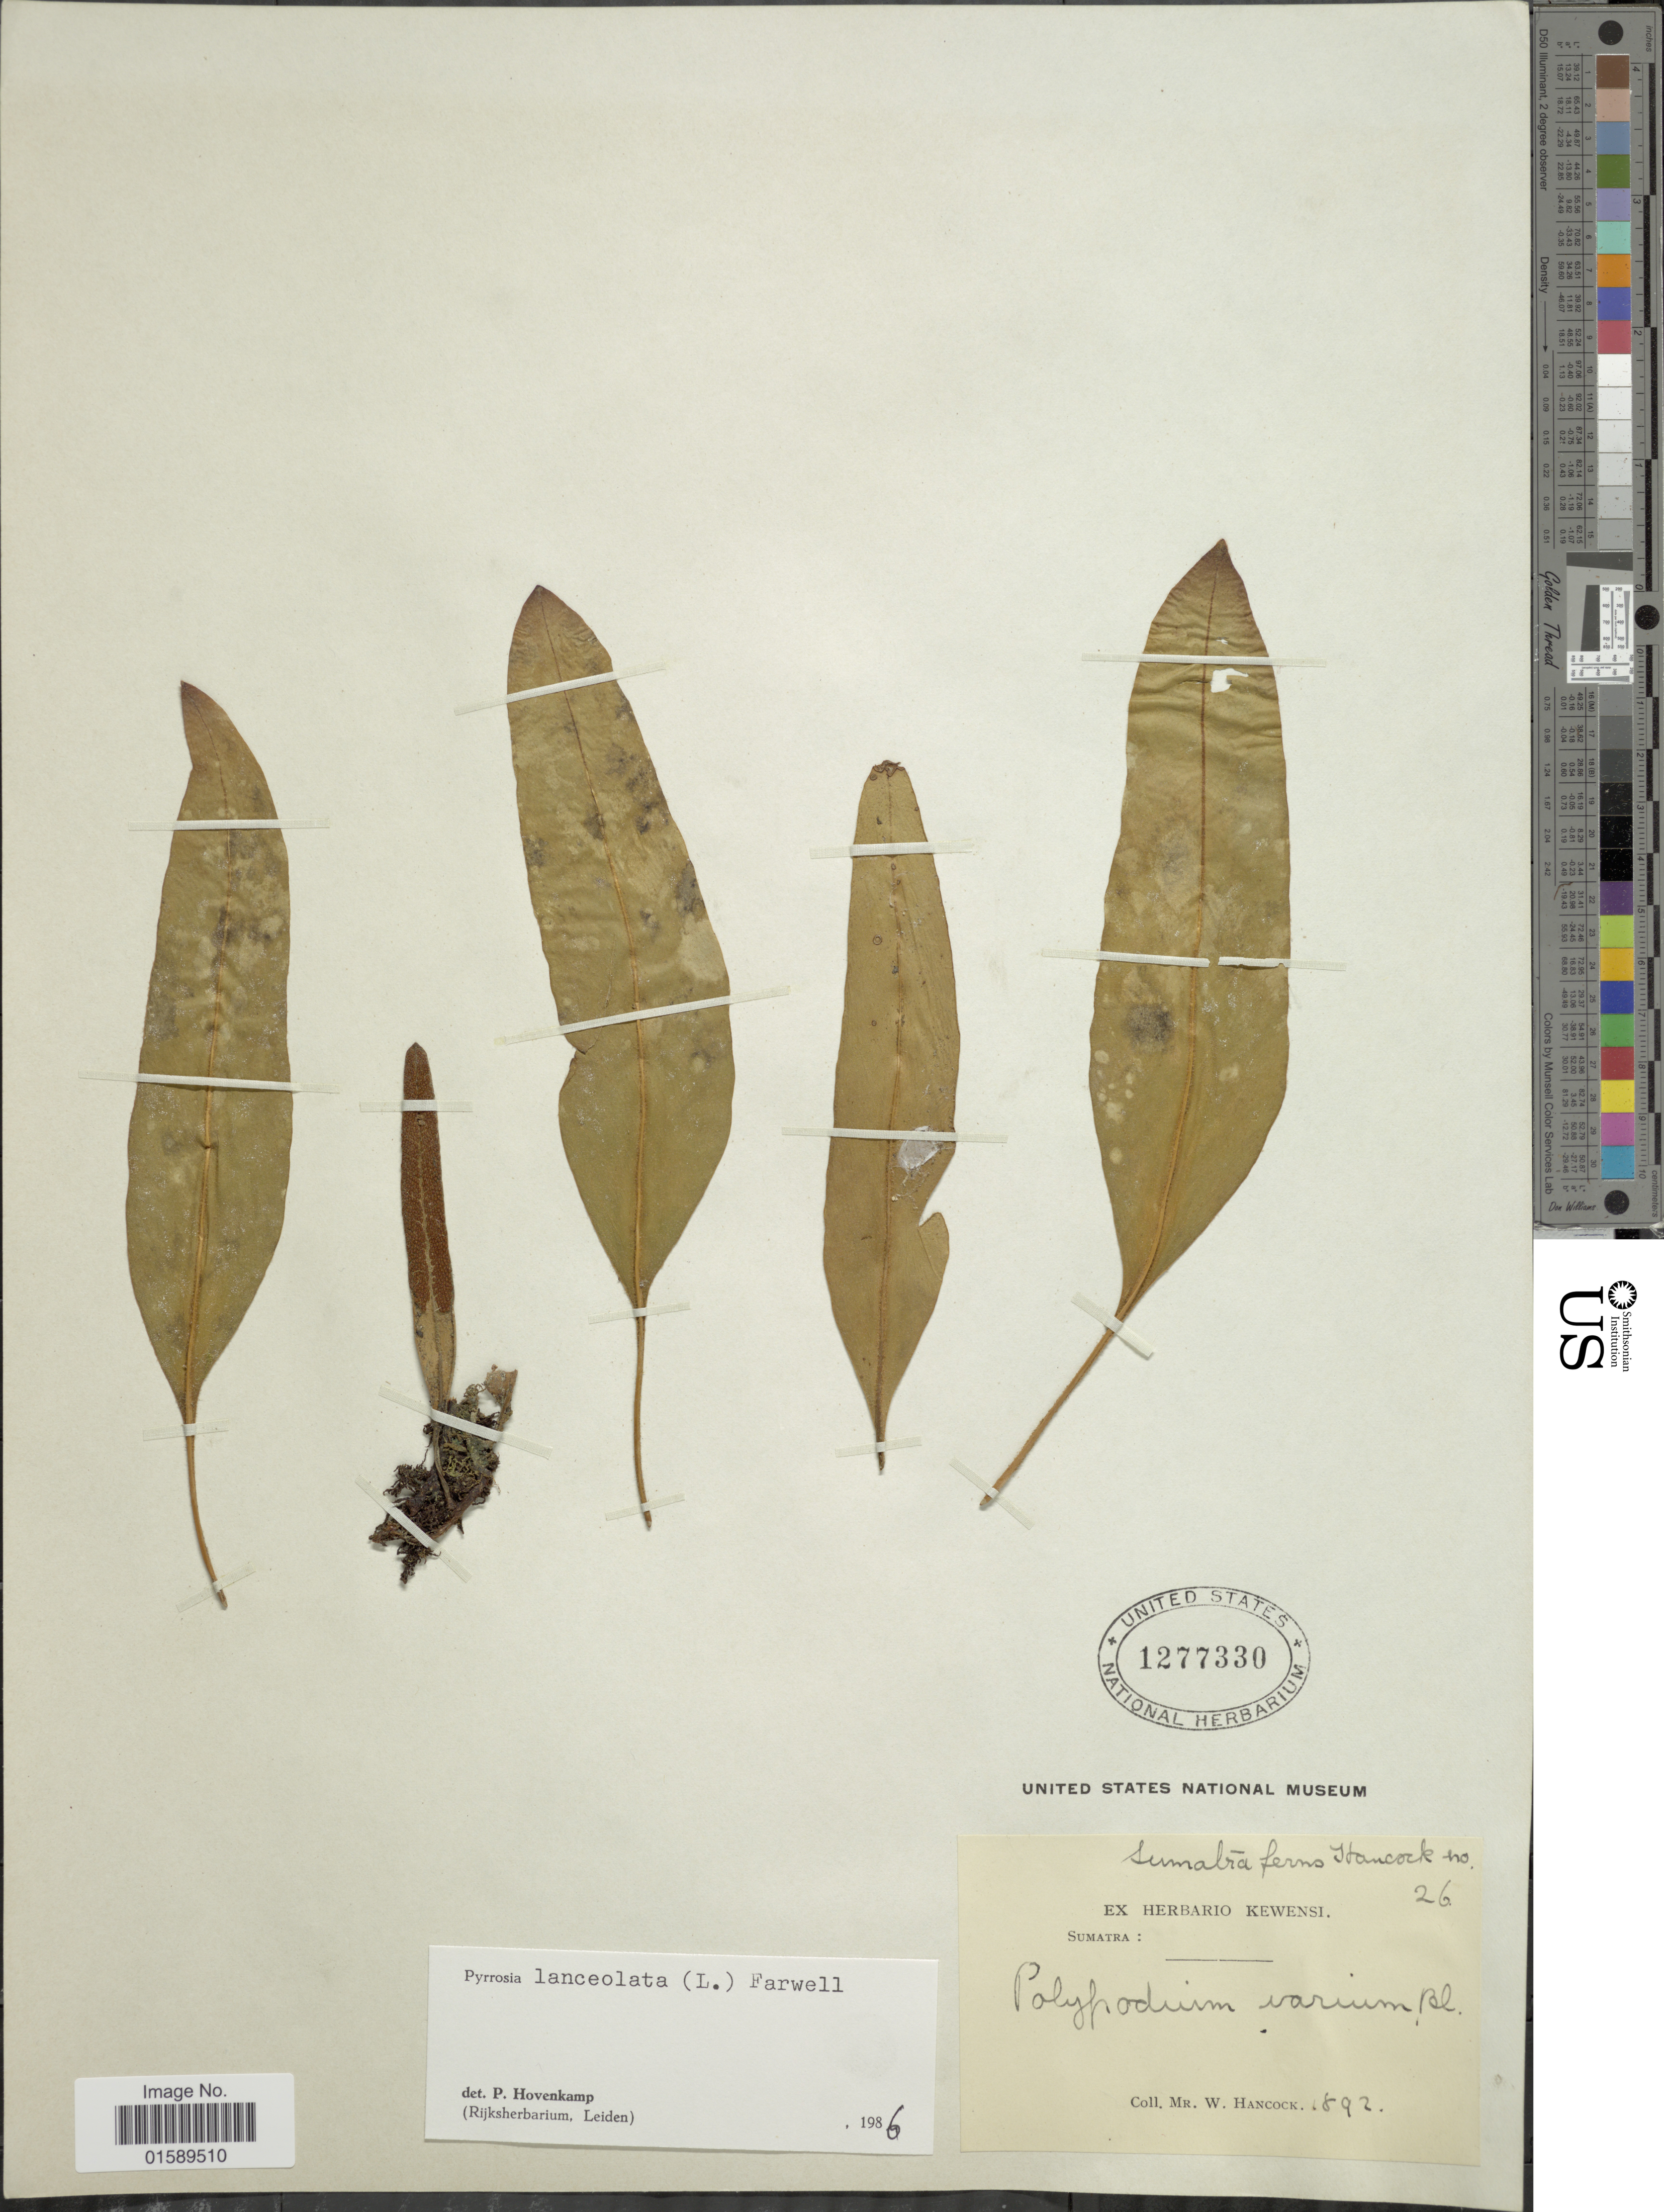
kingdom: Plantae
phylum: Tracheophyta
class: Polypodiopsida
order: Polypodiales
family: Polypodiaceae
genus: Pyrrosia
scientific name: Pyrrosia lanceolata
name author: (L.) Farw.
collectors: W. Hancock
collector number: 1892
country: Indonesia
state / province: Sumatra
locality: Sumatra,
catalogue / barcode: US 1277330